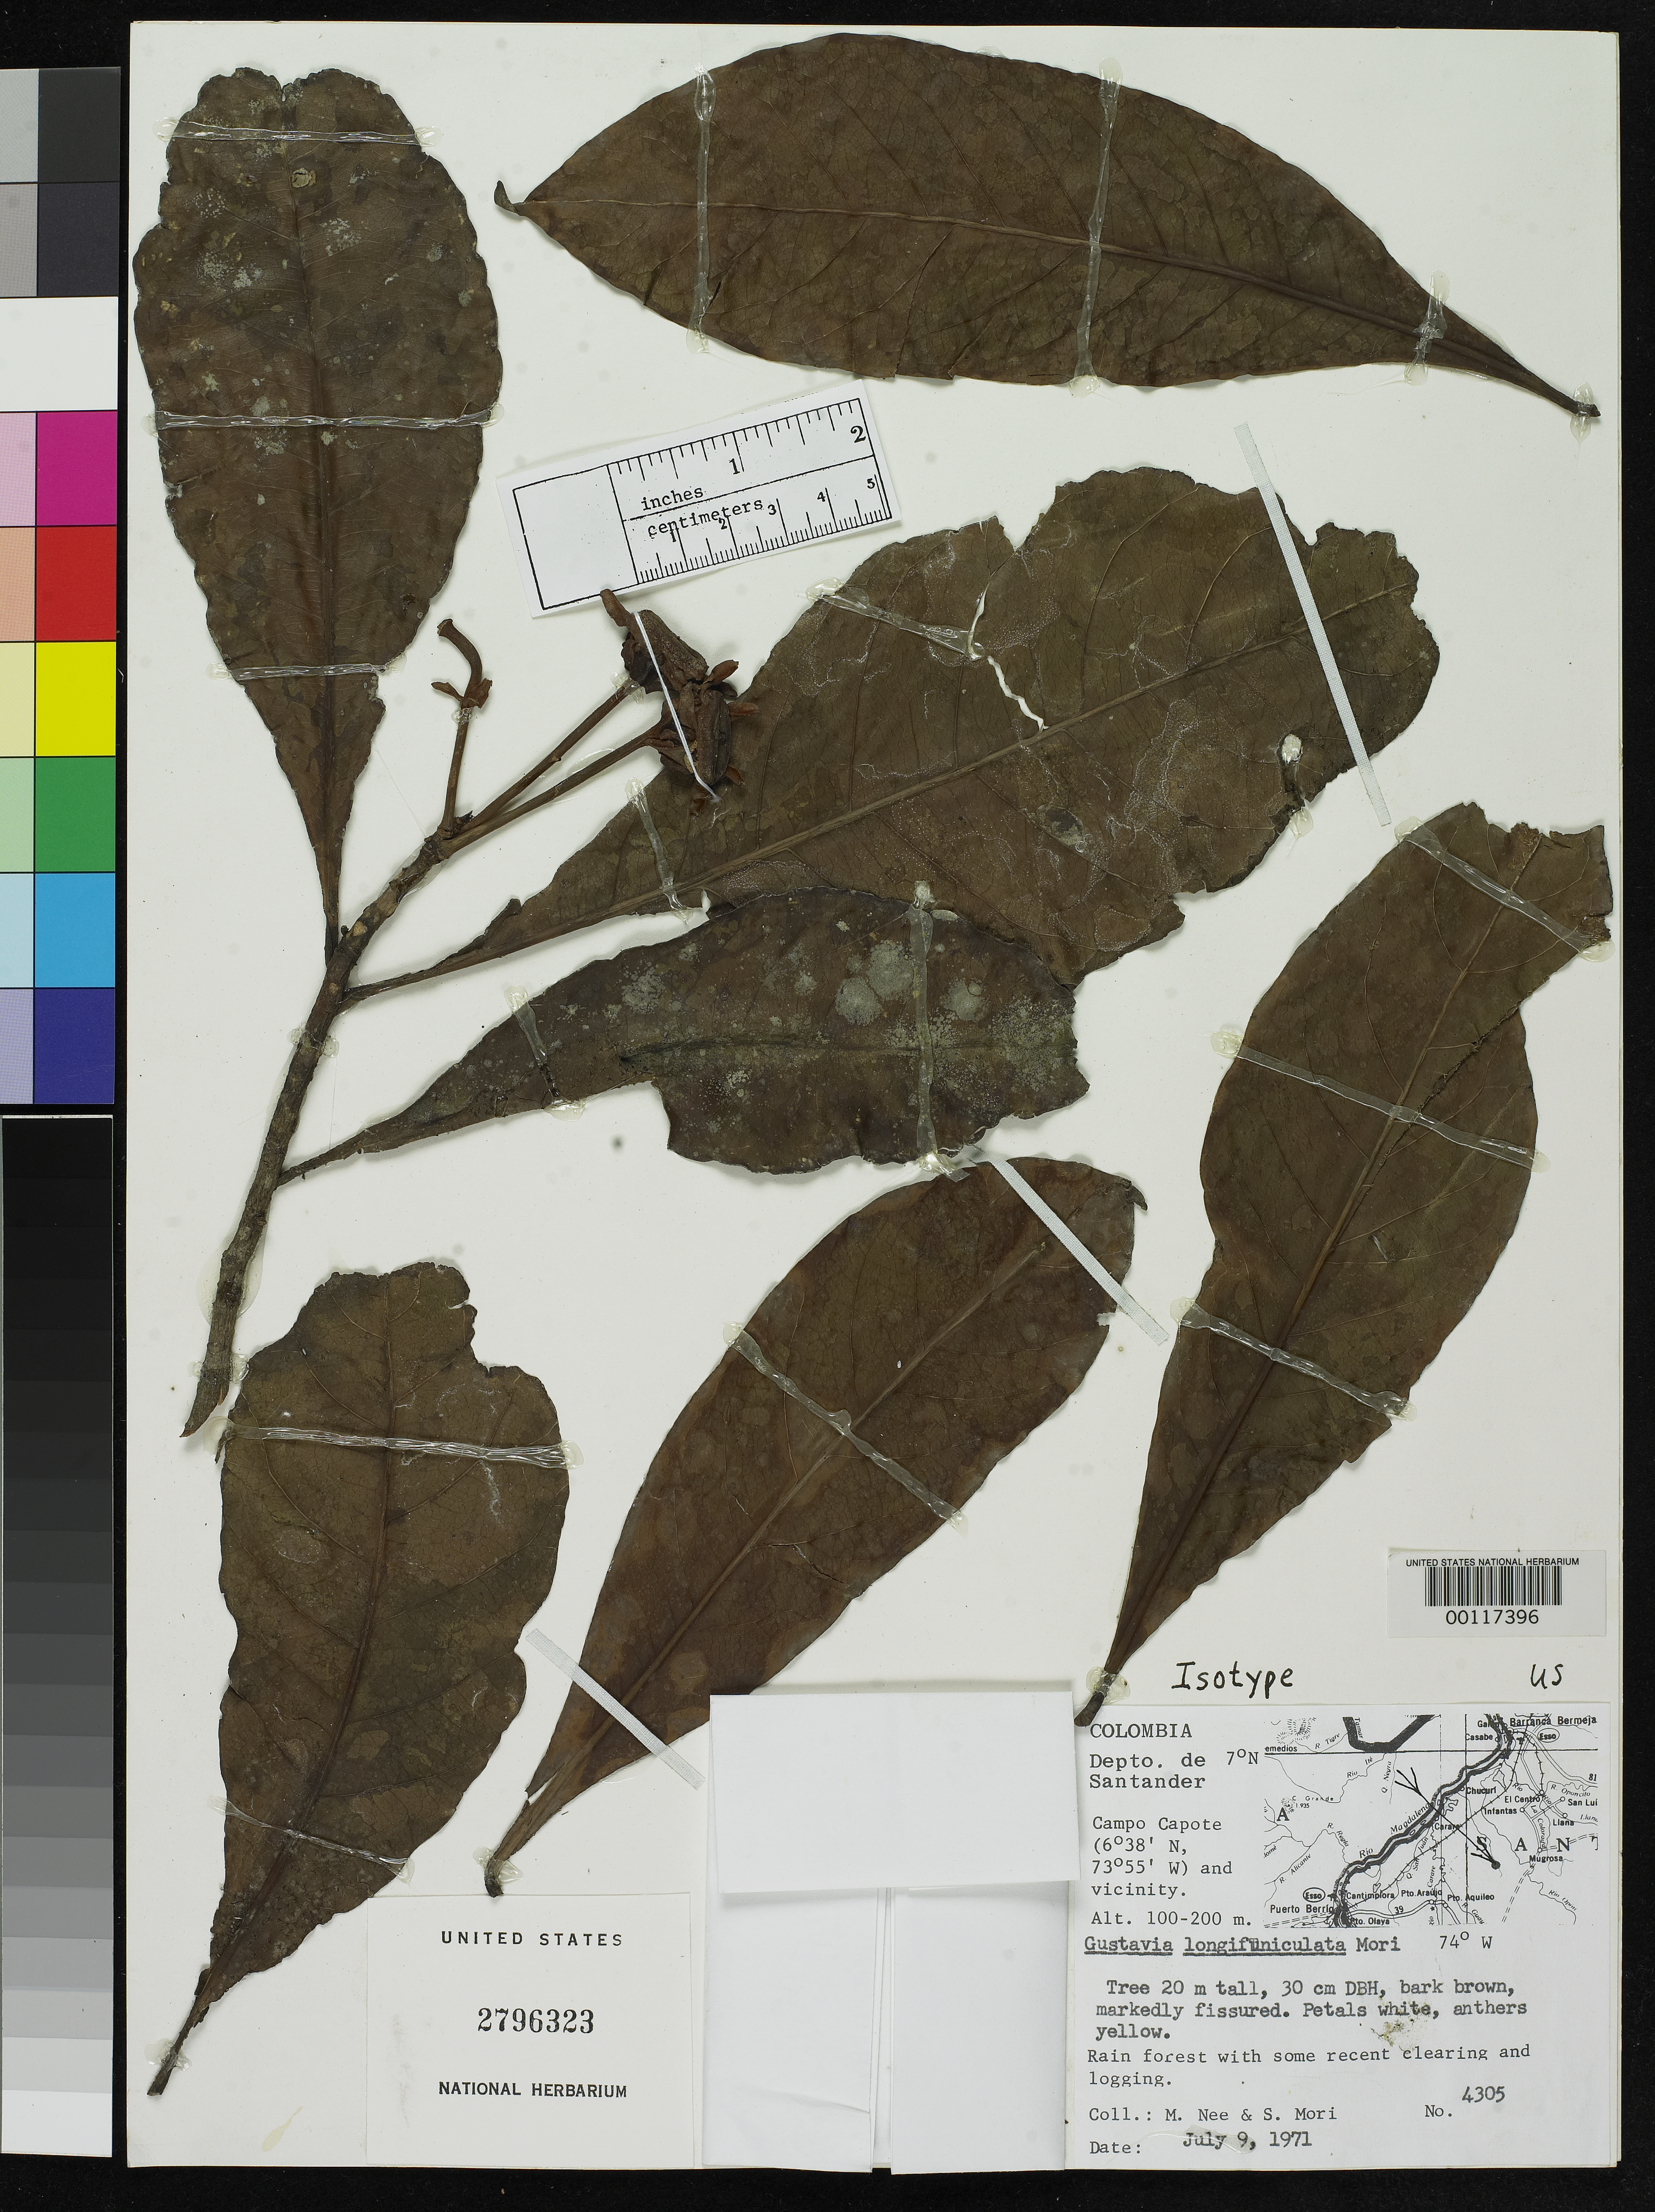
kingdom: Plantae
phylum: Tracheophyta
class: Magnoliopsida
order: Ericales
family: Lecythidaceae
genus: Gustavia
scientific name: Gustavia longifuniculata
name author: S.A. Mori in Prance & S.A. Mori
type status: Isotype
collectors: M. Nee & S. Mori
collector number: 4305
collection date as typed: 09 Jul 1971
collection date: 1971-07-09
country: Colombia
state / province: Norte de Santander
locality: Campo Capote.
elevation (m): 100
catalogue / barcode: US 2796323